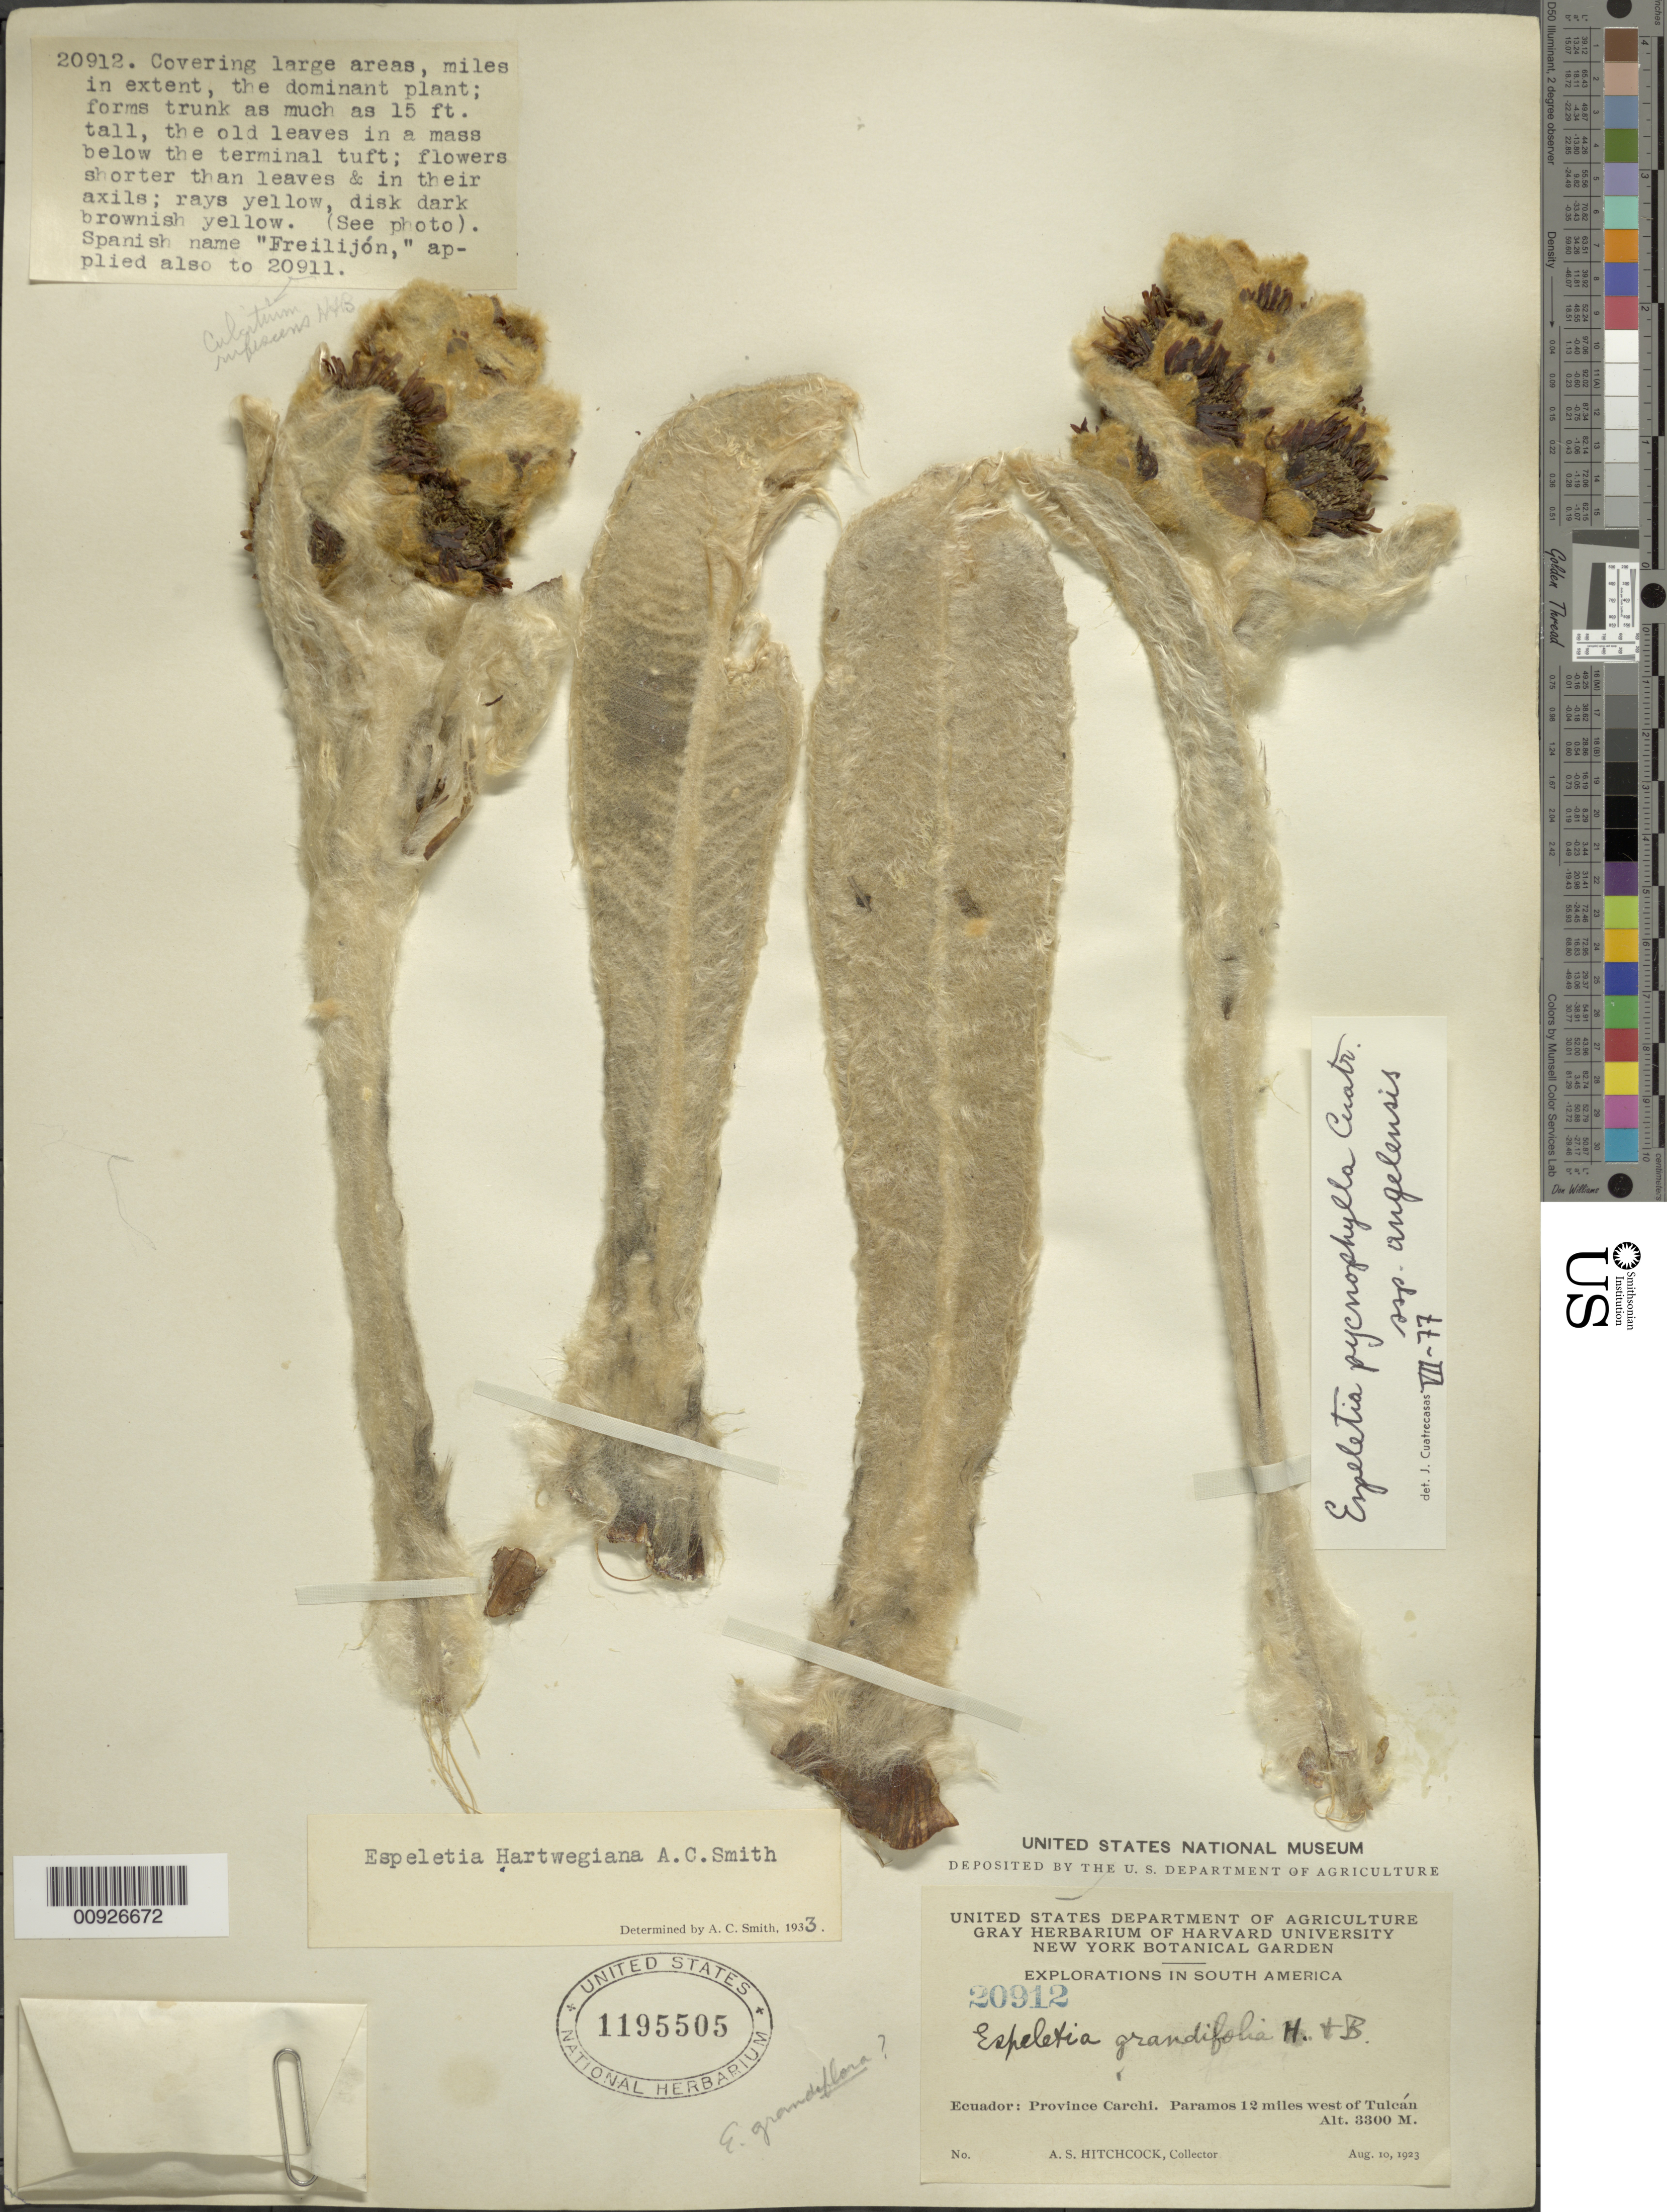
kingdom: Plantae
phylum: Tracheophyta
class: Magnoliopsida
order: Asterales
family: Asteraceae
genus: Espeletia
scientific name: Espeletia pycnophylla subsp. angelensis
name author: Cuatrec.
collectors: A. S. Hitchcock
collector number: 20912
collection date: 1923-08-10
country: Ecuador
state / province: Carchi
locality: Páramos 12 miles W of Tulcán.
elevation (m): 3300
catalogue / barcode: US 1195505